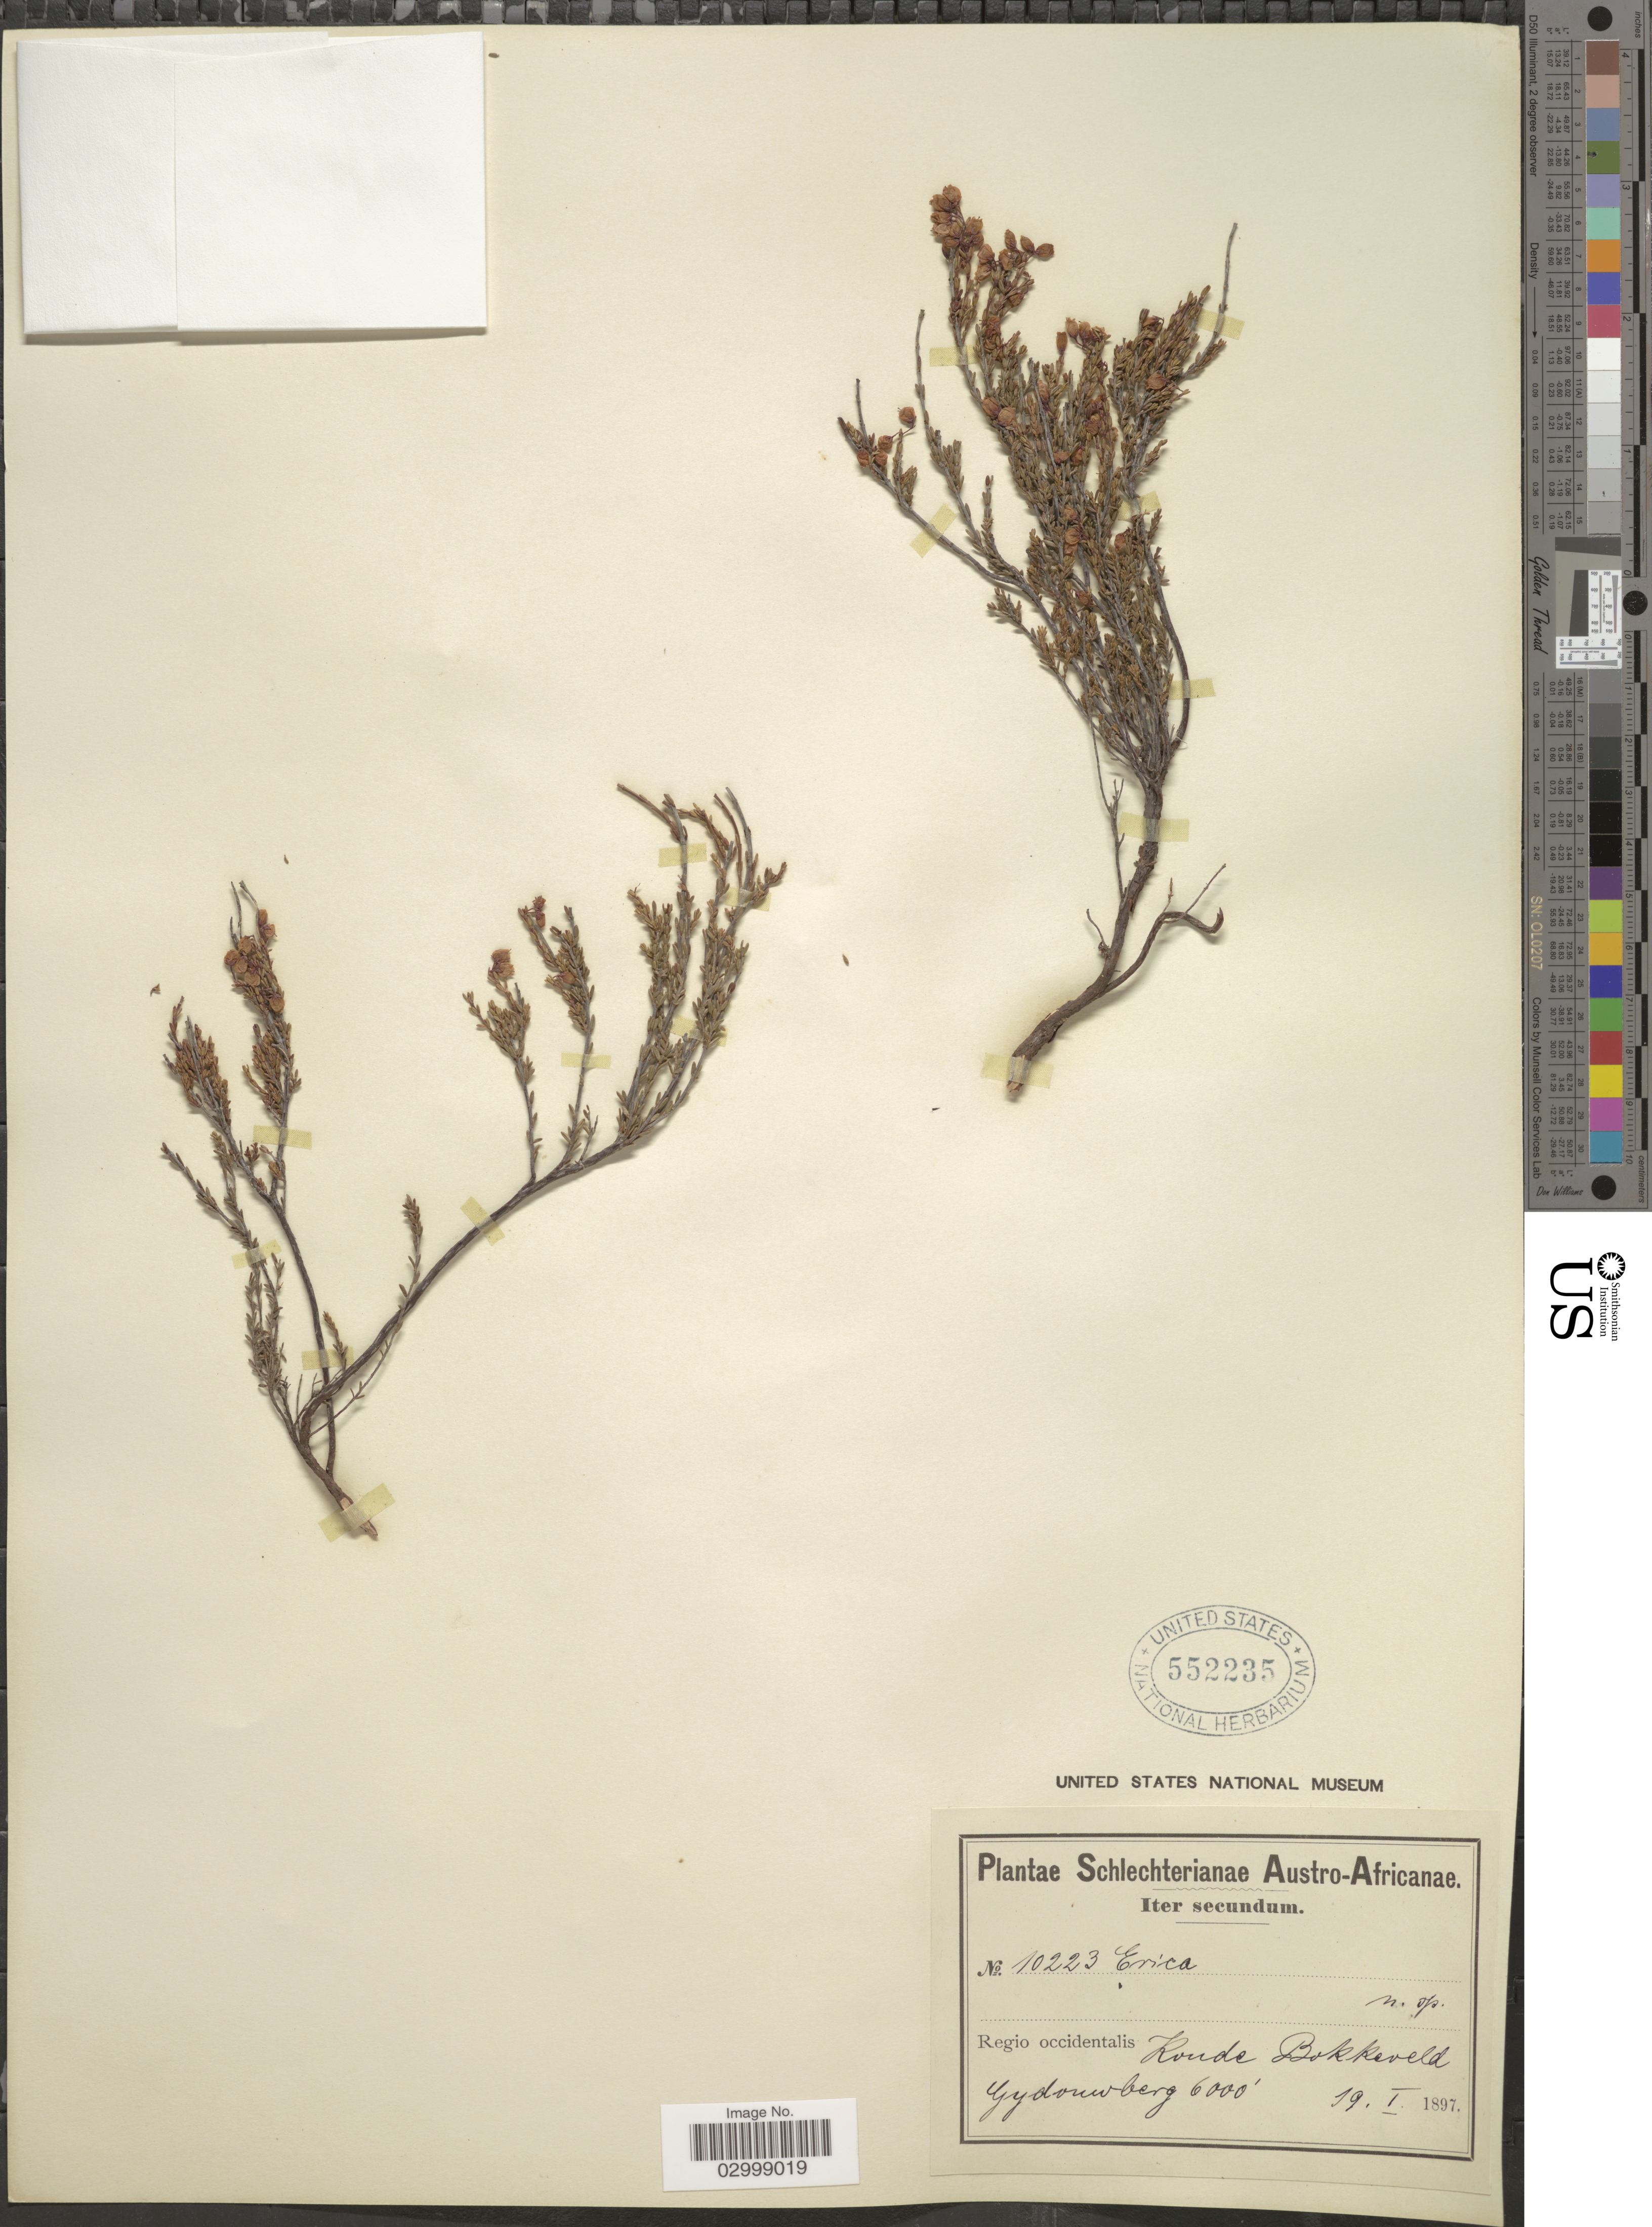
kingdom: Plantae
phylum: Tracheophyta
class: Magnoliopsida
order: Ericales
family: Ericaceae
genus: Erica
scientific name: Erica sp.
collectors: Schlechter, --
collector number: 10223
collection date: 1897-01-19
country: South Africa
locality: Austro-Africanae, Regio occidentalis, Koude Bokkeveld, Gydouwberg.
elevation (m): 1829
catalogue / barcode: US 552235